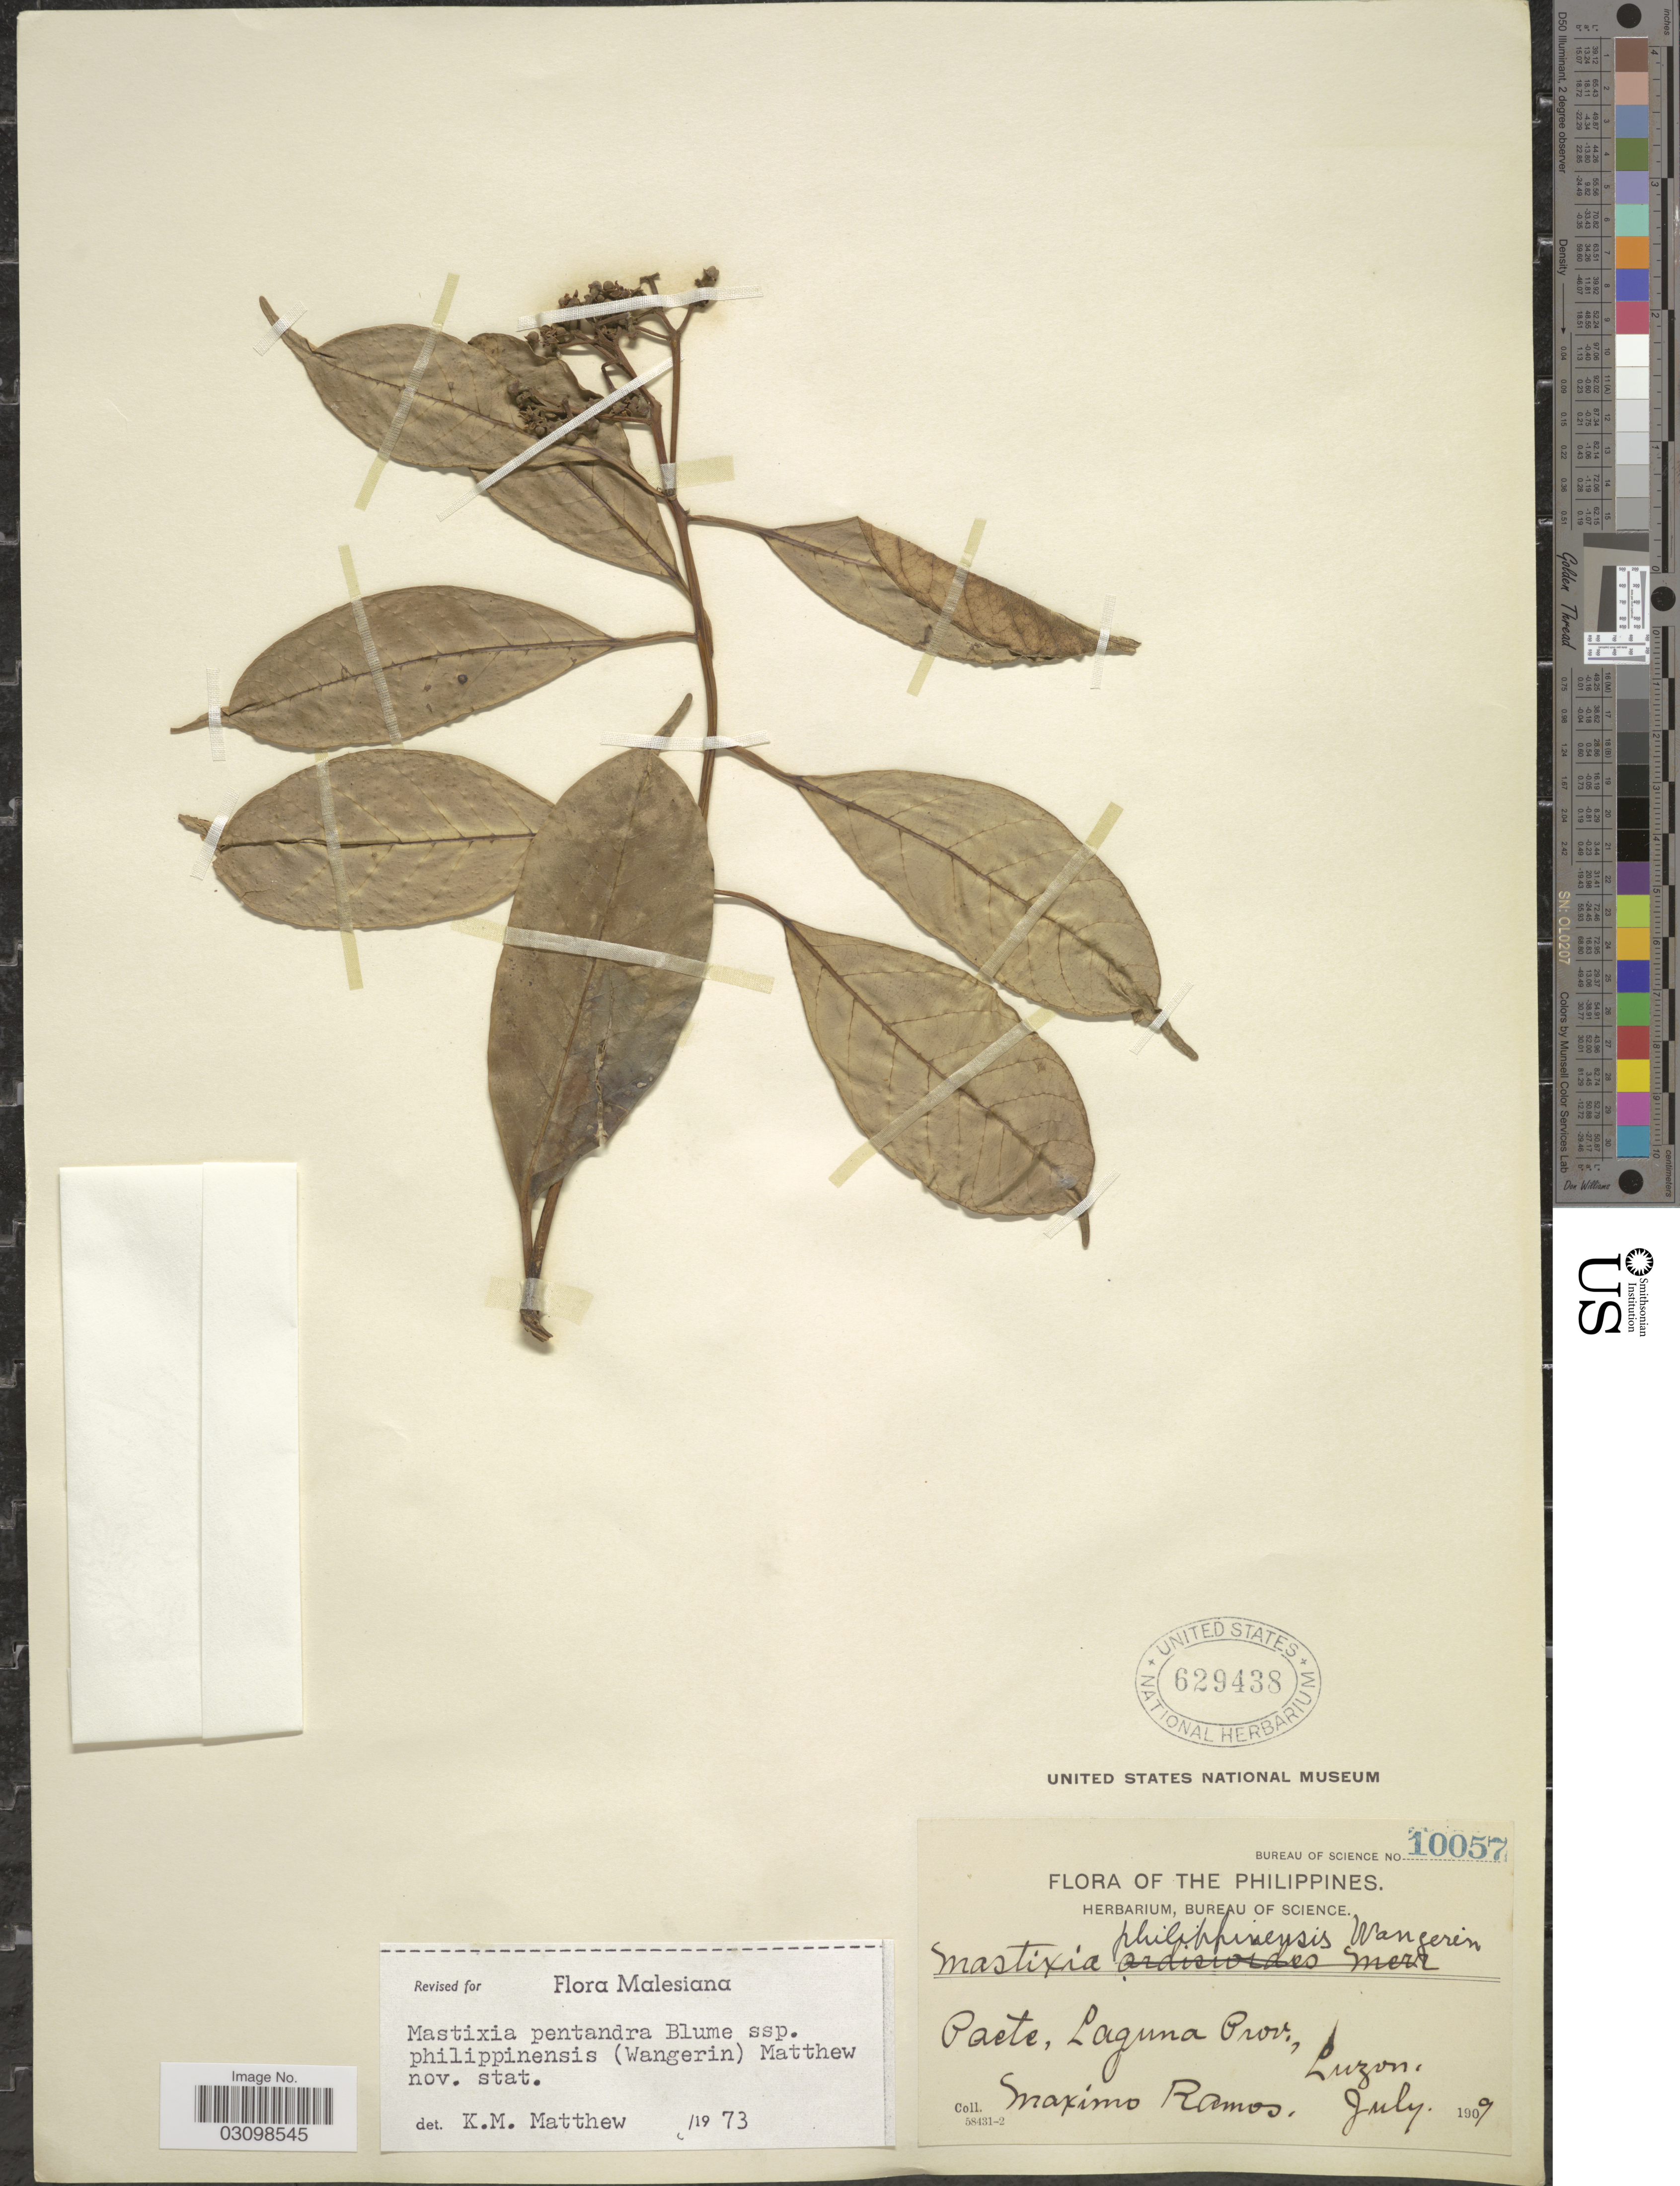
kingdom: Plantae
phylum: Tracheophyta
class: Magnoliopsida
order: Cornales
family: Nyssaceae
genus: Mastixia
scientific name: Mastixia pentandra subsp. philippinensis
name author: Wangerin & K.M. Matthew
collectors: M. Ramos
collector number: Bureau of science 10057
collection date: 1909-07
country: Philippines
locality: Paete, Laguna Prov., Luzon.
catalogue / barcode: US 629438